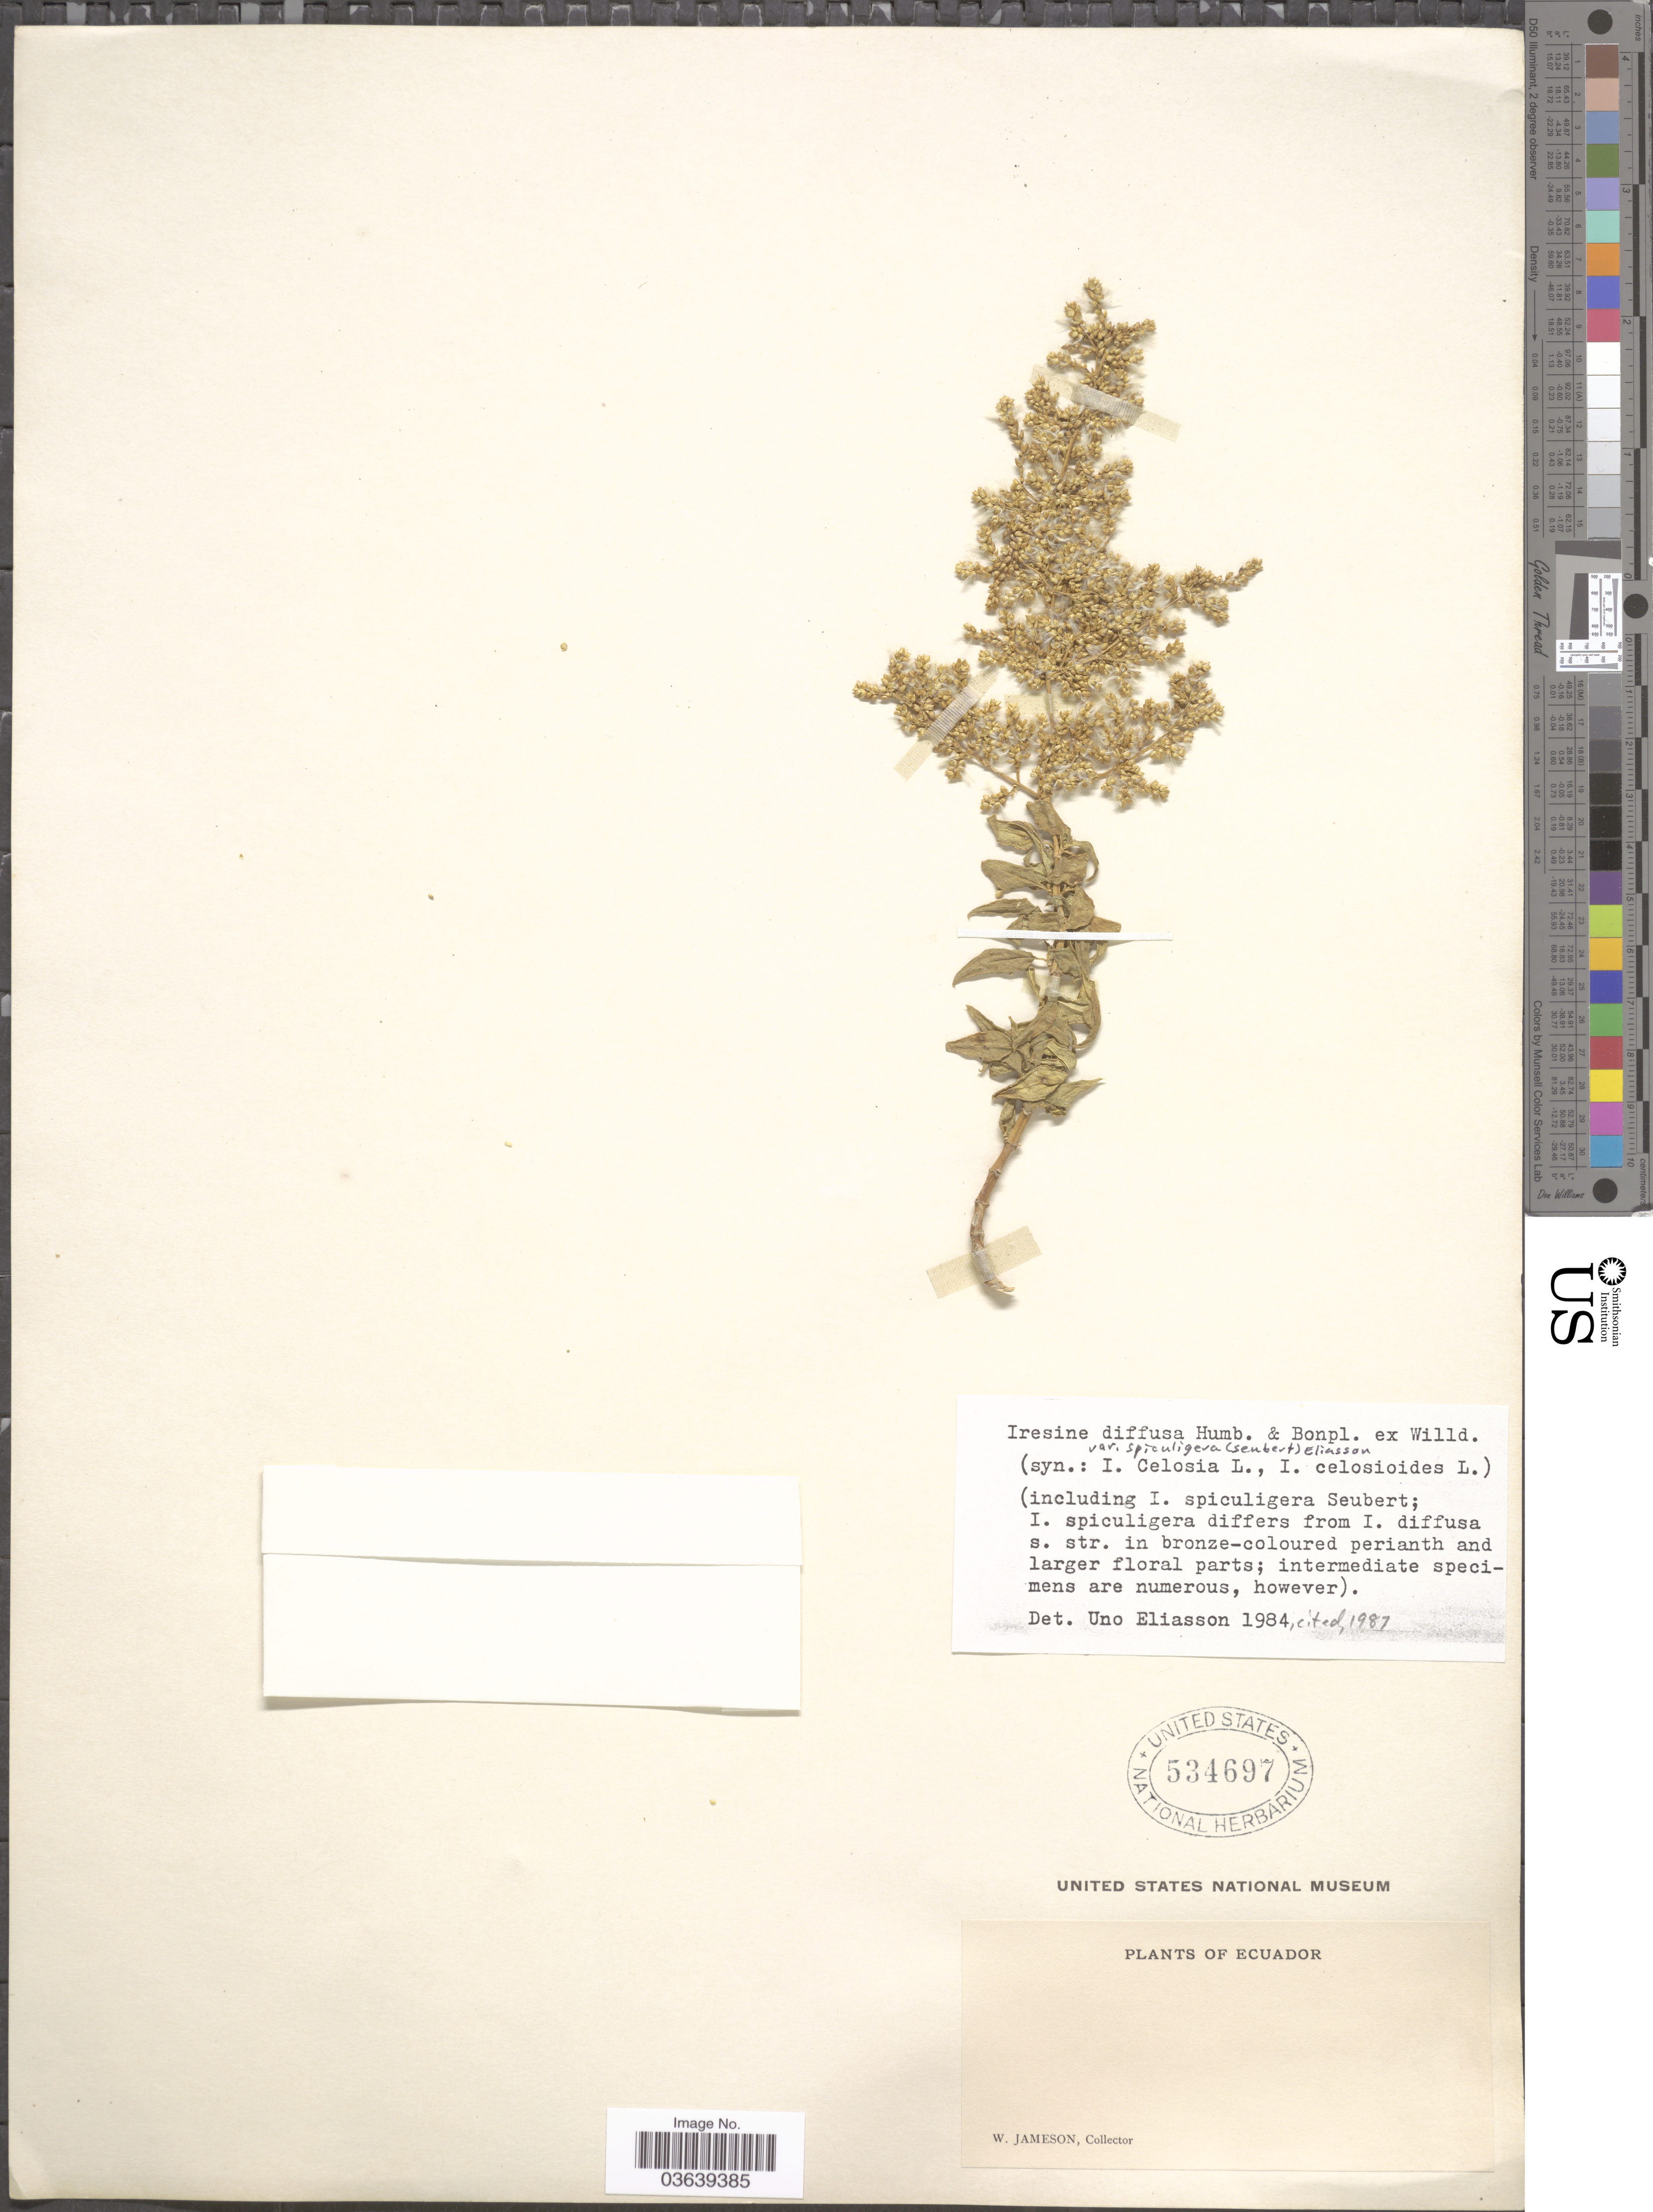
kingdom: Plantae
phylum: Tracheophyta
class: Magnoliopsida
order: Caryophyllales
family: Amaranthaceae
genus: Iresine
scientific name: Iresine diffusa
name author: Humb. & Bonpl. ex Willd.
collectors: W. Jameson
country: Ecuador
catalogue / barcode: US 534697